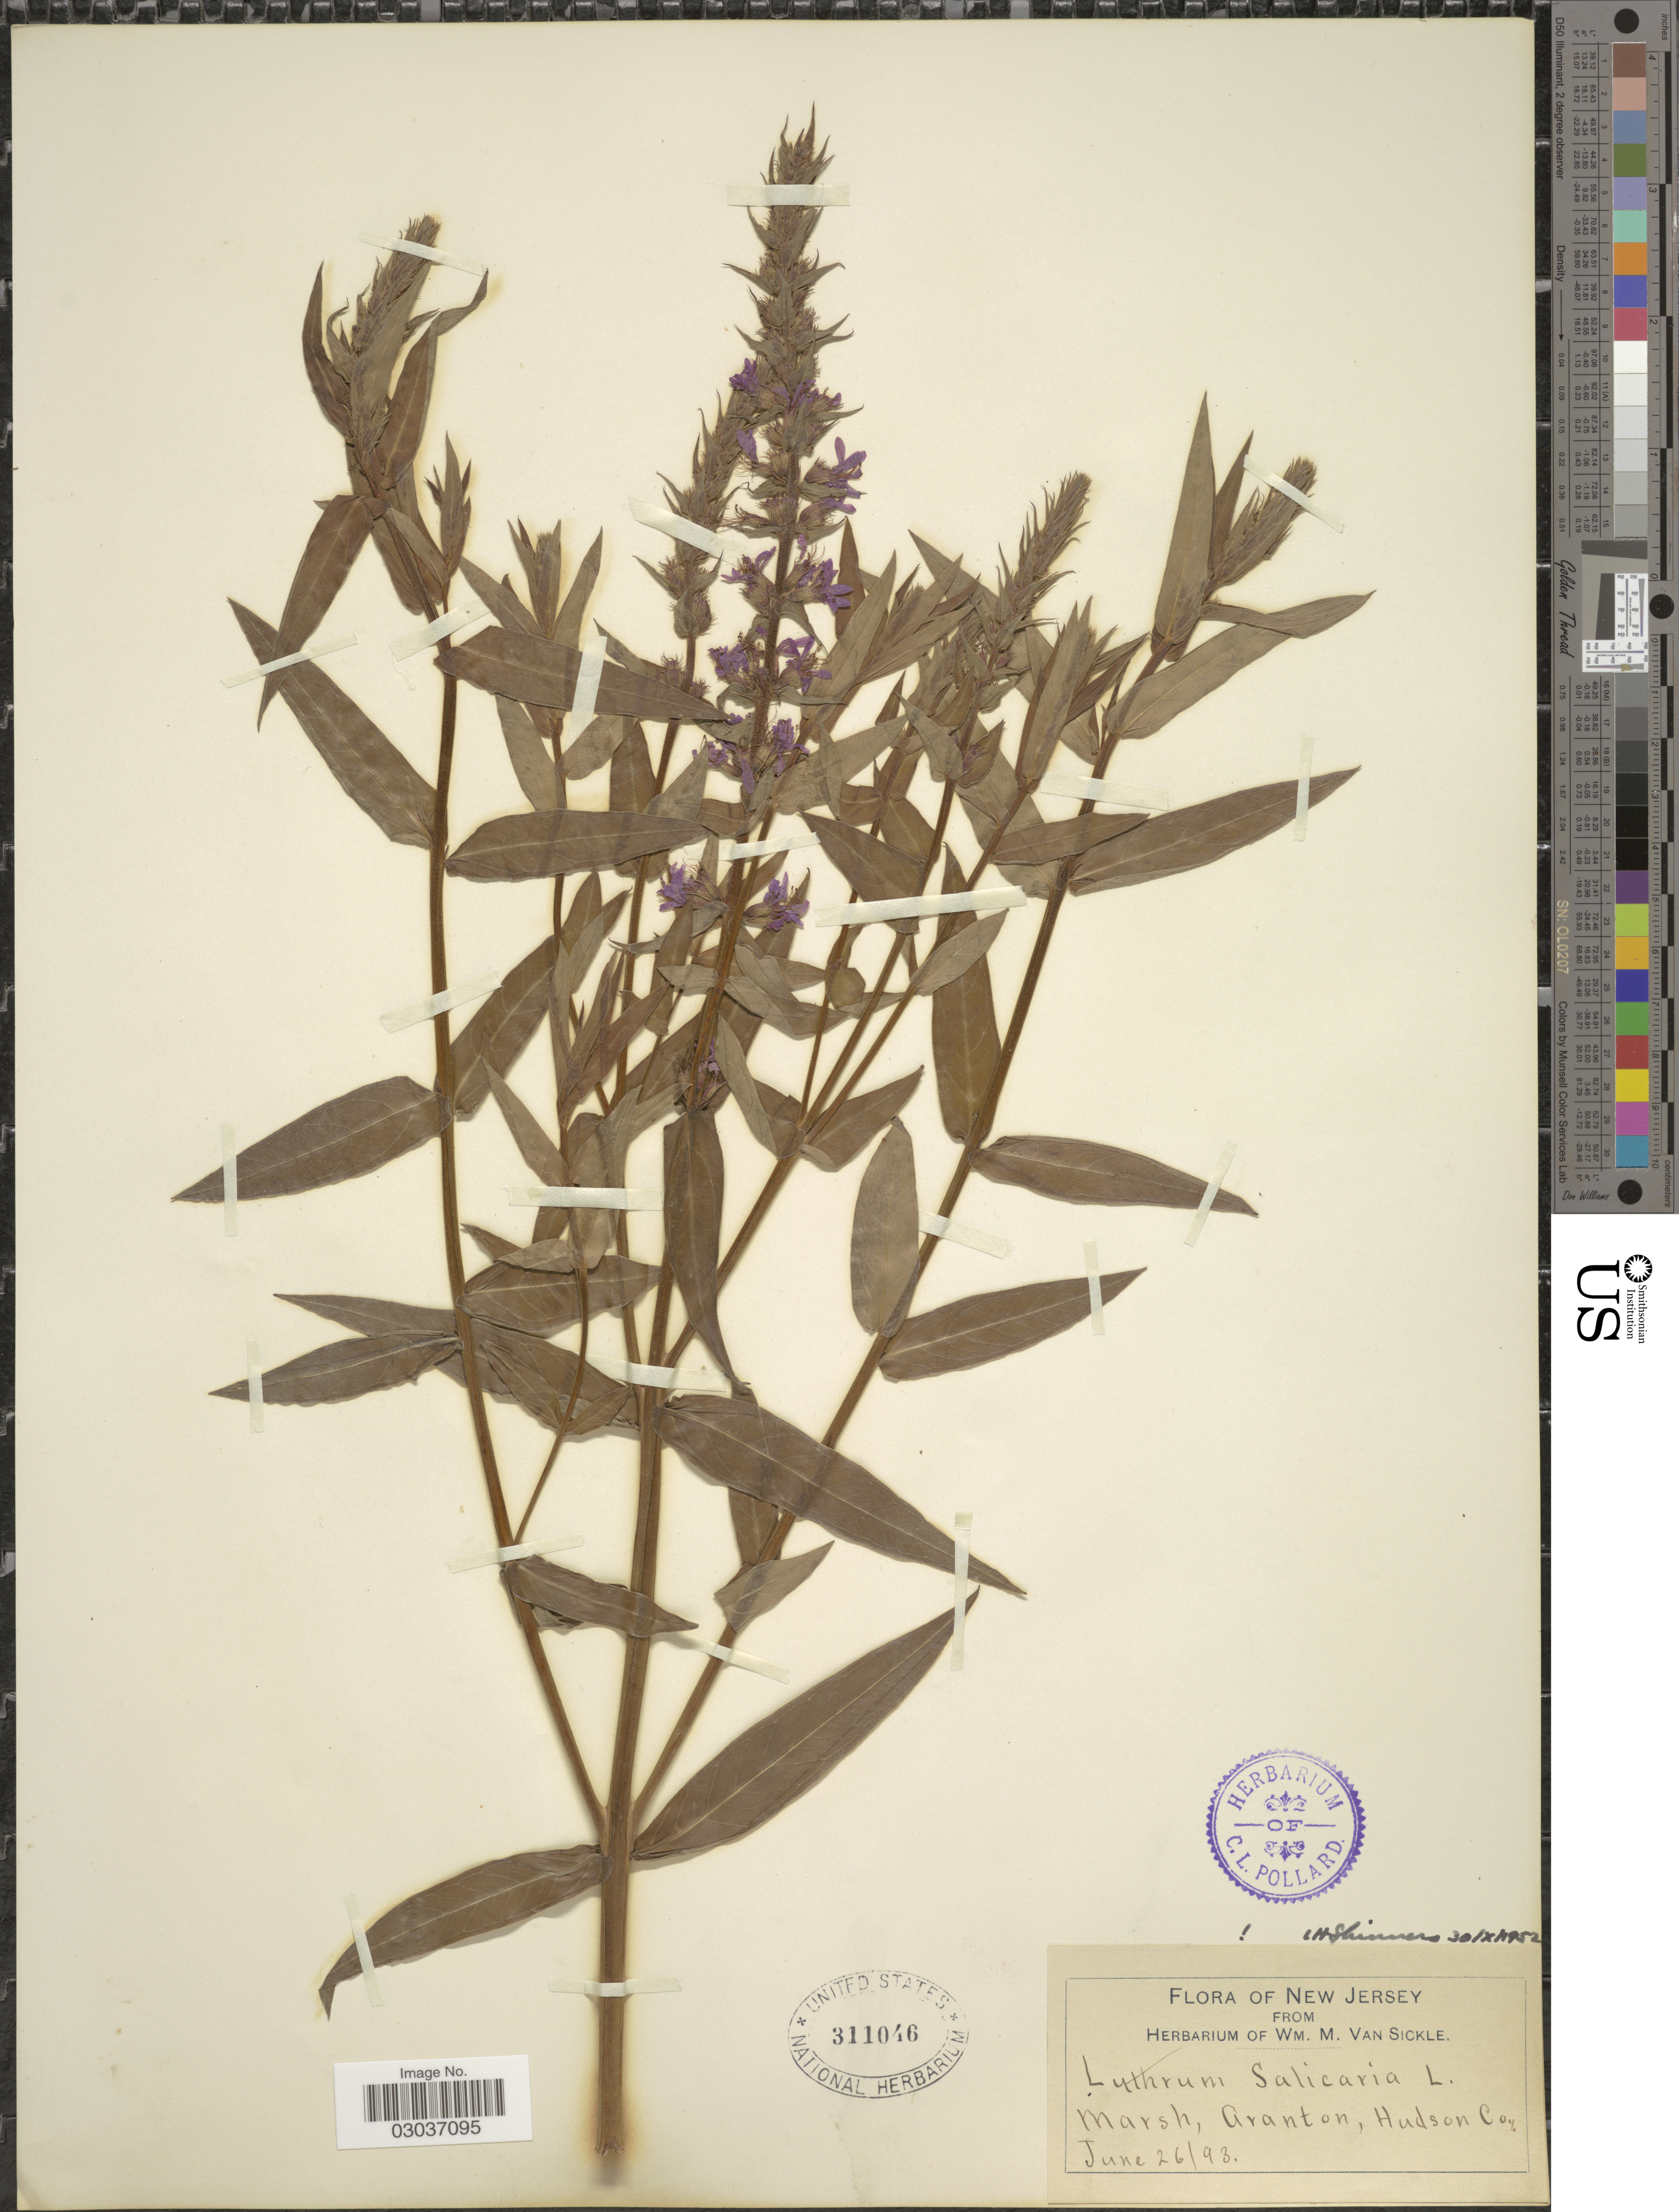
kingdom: Plantae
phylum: Tracheophyta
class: Magnoliopsida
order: Myrtales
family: Lythraceae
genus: Lythrum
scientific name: Lythrum salicaria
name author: L.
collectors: ex herb. Wm. M. Van Sickle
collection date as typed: Transcribed d/m/y: 26/6/93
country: United States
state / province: New Jersey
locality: Marsh, Granton, Hudson Co.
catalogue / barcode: US 311046